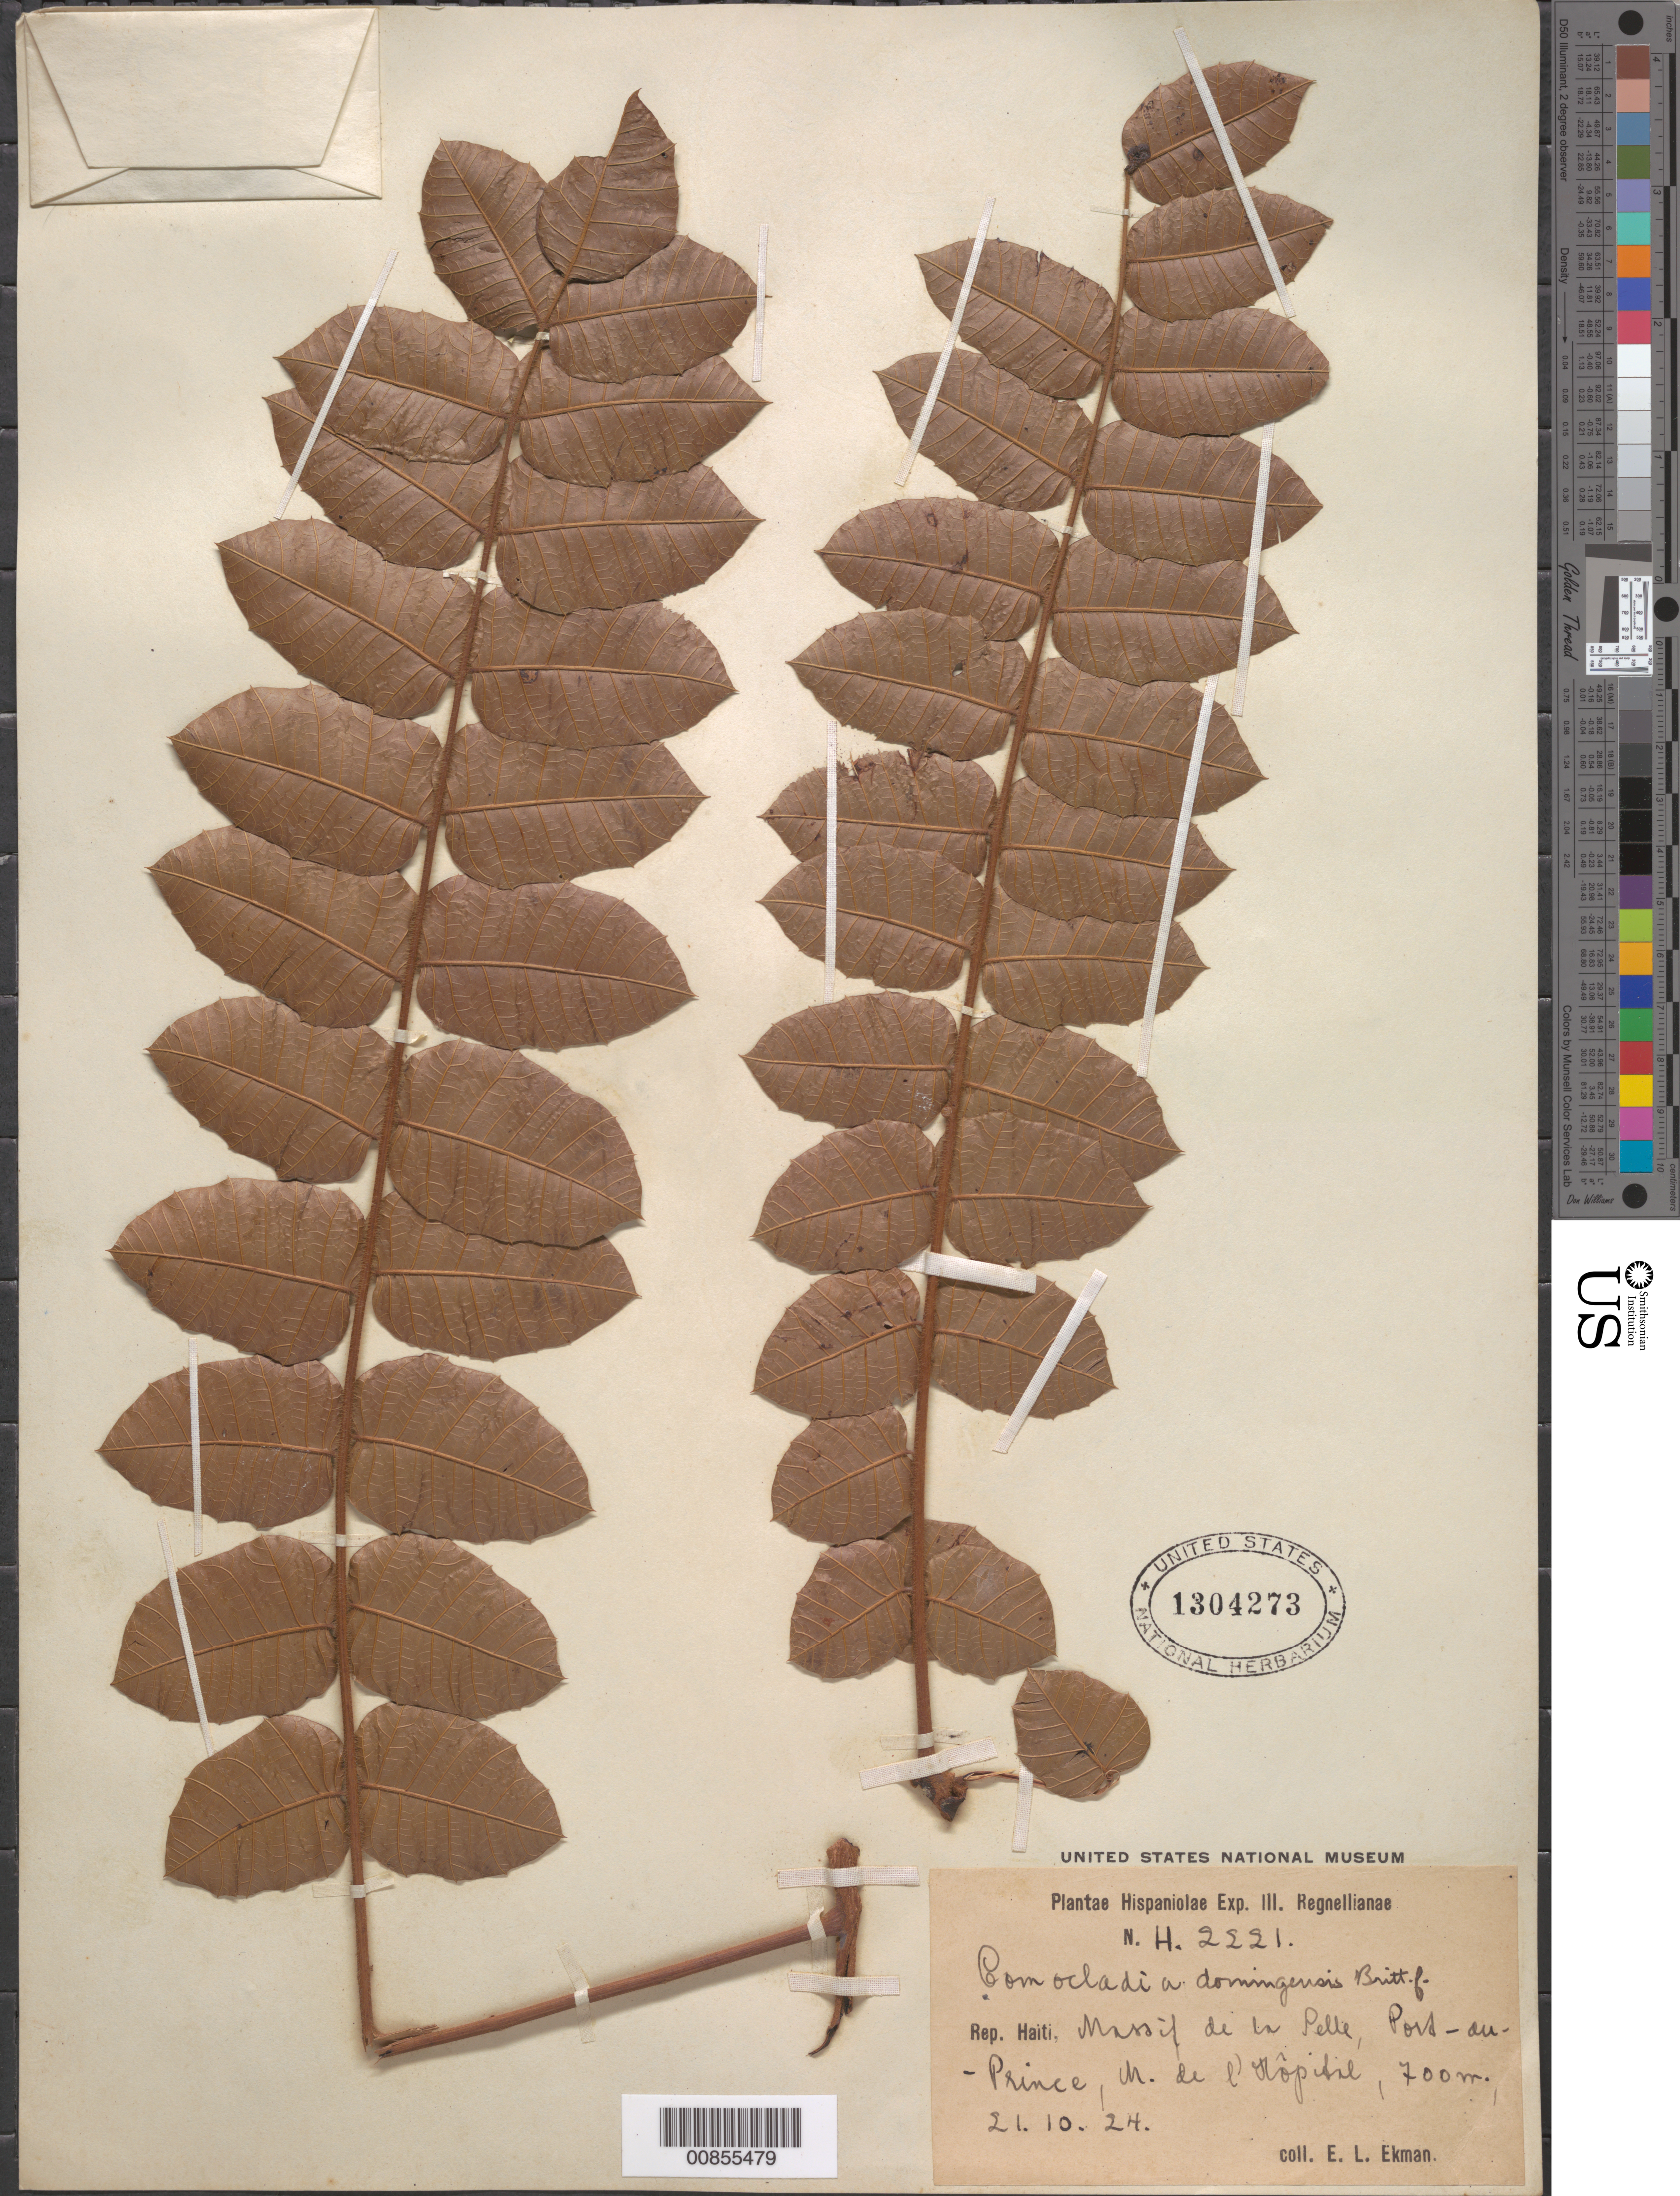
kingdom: Plantae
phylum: Tracheophyta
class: Magnoliopsida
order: Sapindales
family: Anacardiaceae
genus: Comocladia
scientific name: Comocladia domingensis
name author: Britton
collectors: E. L. Ekman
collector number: H 2221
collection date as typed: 21 Oct 1924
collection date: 1924-10-21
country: Haiti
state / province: Ouest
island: Hispaniola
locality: Massif de la Selle, Port-au-Prince, M. de l'Hôpital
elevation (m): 700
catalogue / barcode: US 1304273